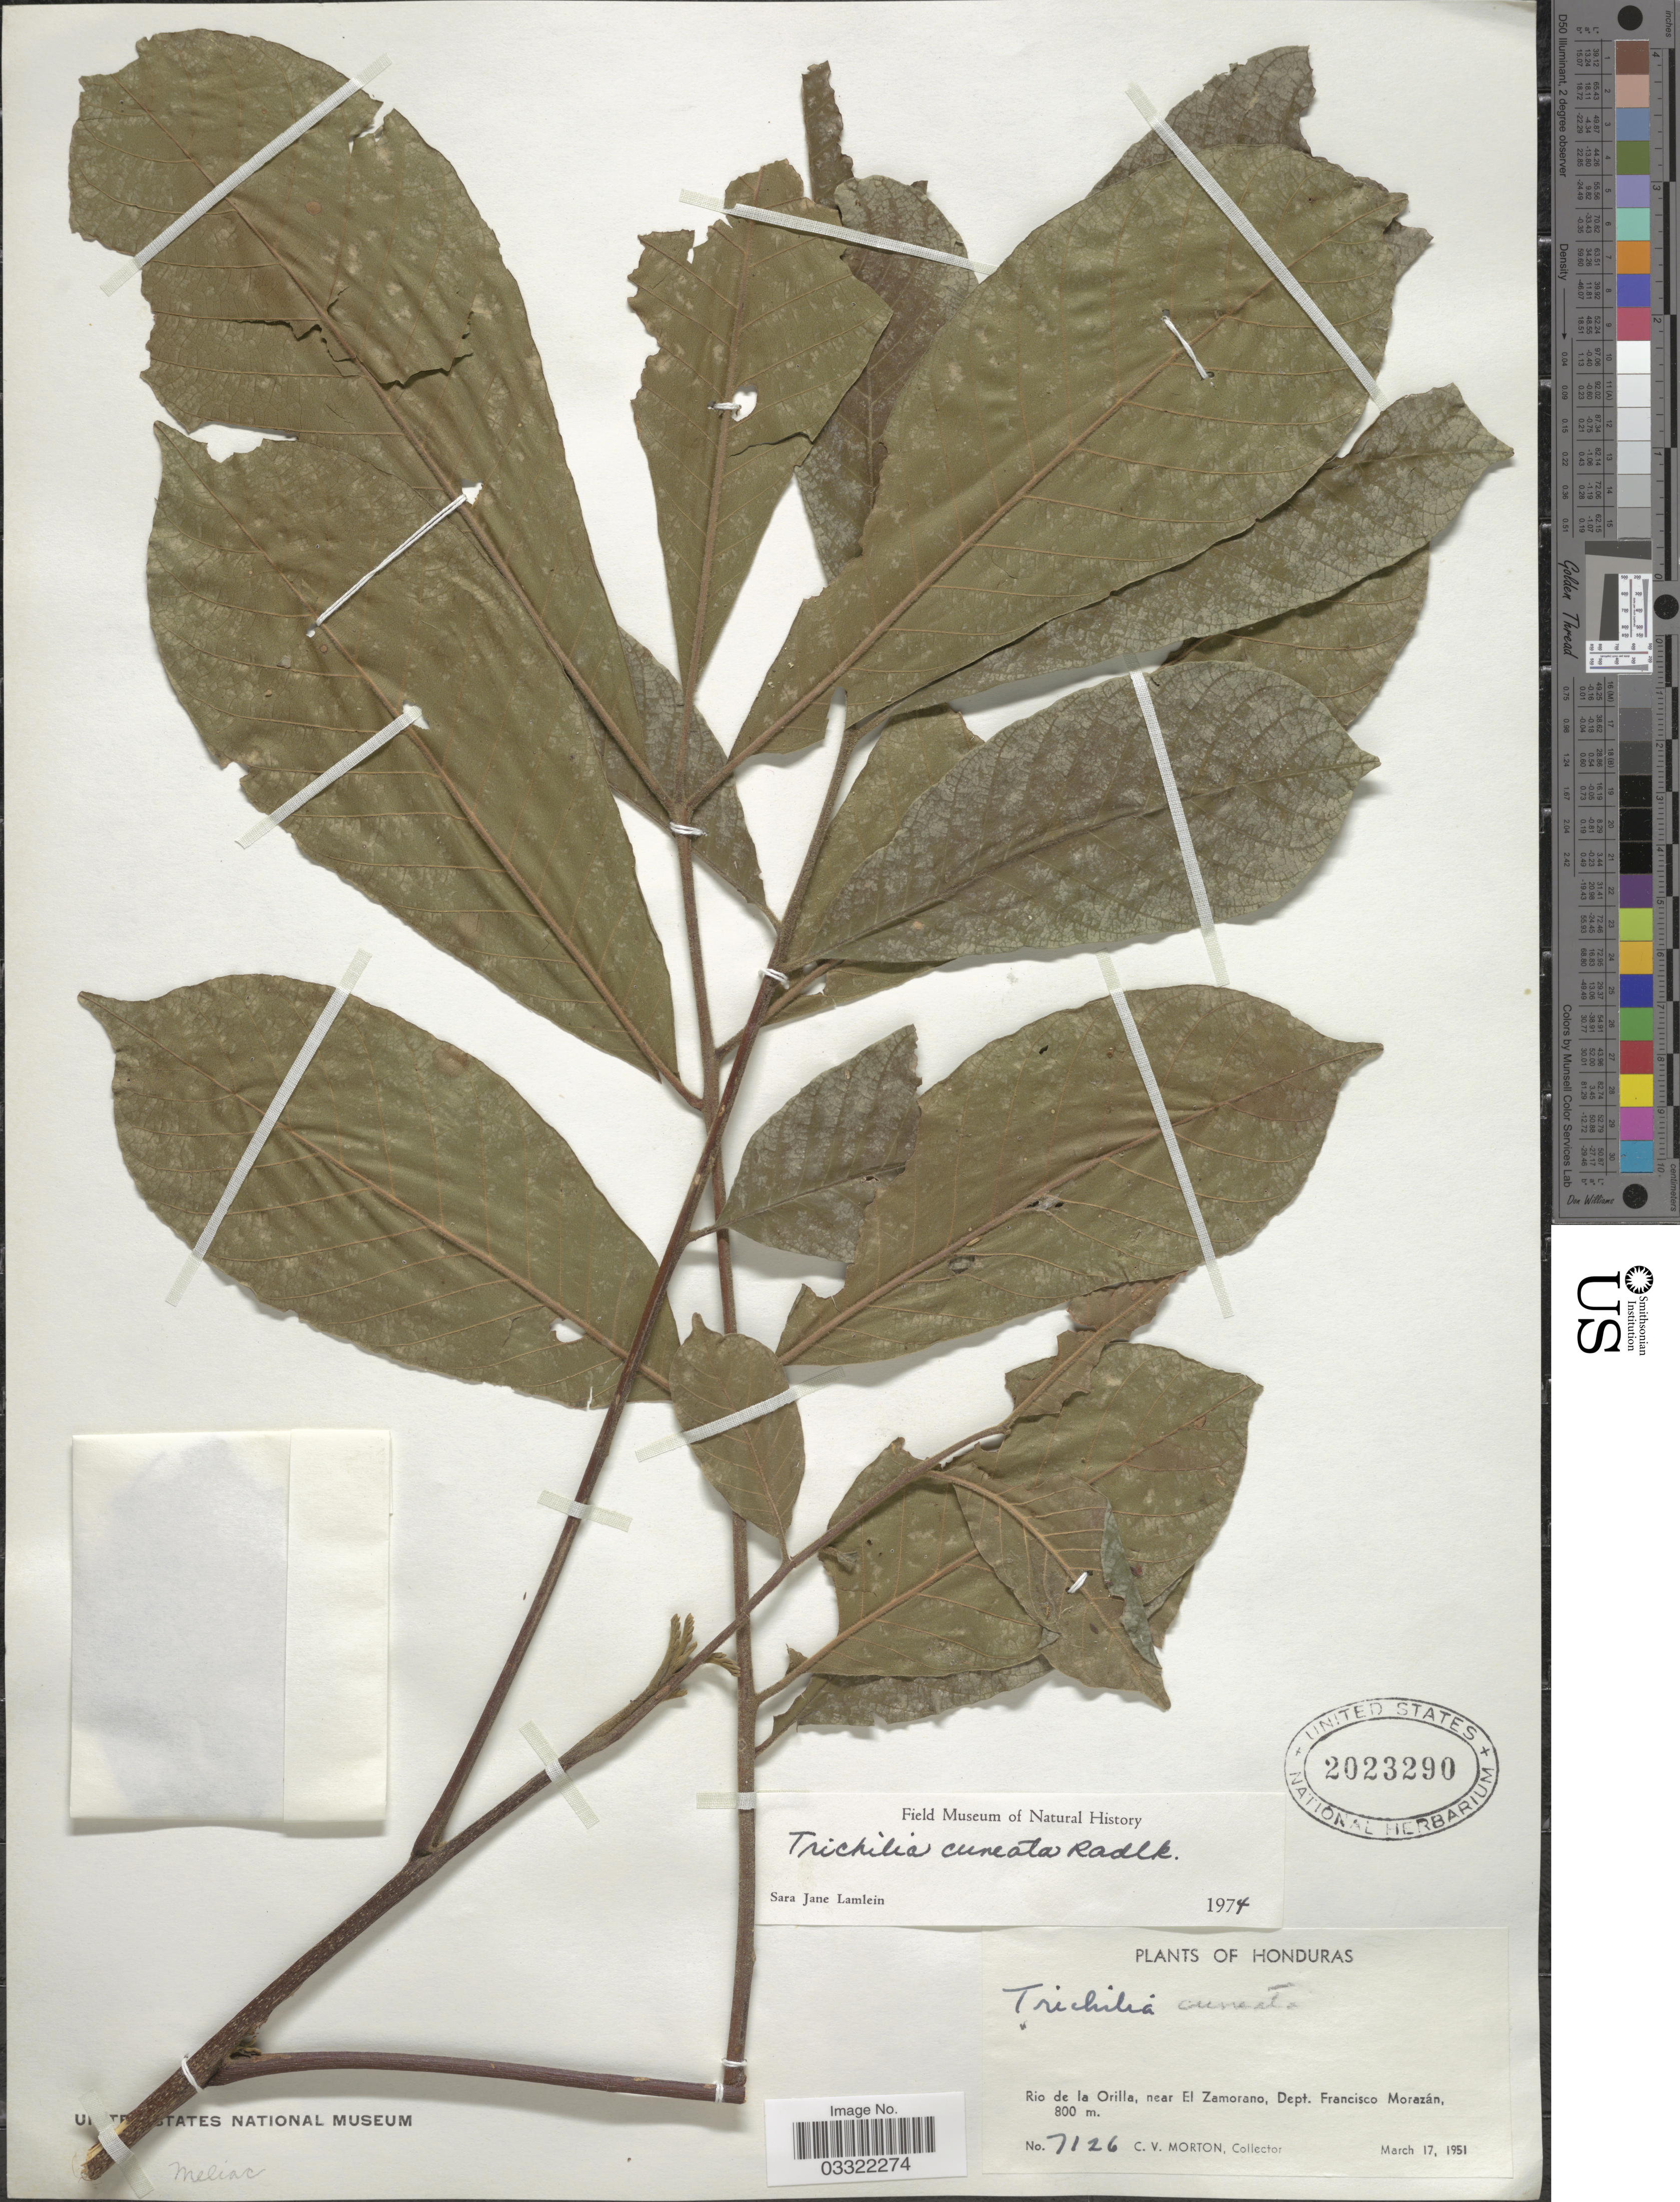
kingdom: Plantae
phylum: Tracheophyta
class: Magnoliopsida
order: Sapindales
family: Meliaceae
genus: Trichilia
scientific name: Trichilia cuneata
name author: Radlk.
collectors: C. V. Morton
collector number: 7126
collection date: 1951-03-17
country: Honduras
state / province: Fco. Morazán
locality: Rio de la Orilla, near El Zamorano, Dept. Francisco Morazán.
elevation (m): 800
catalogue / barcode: US 2023290